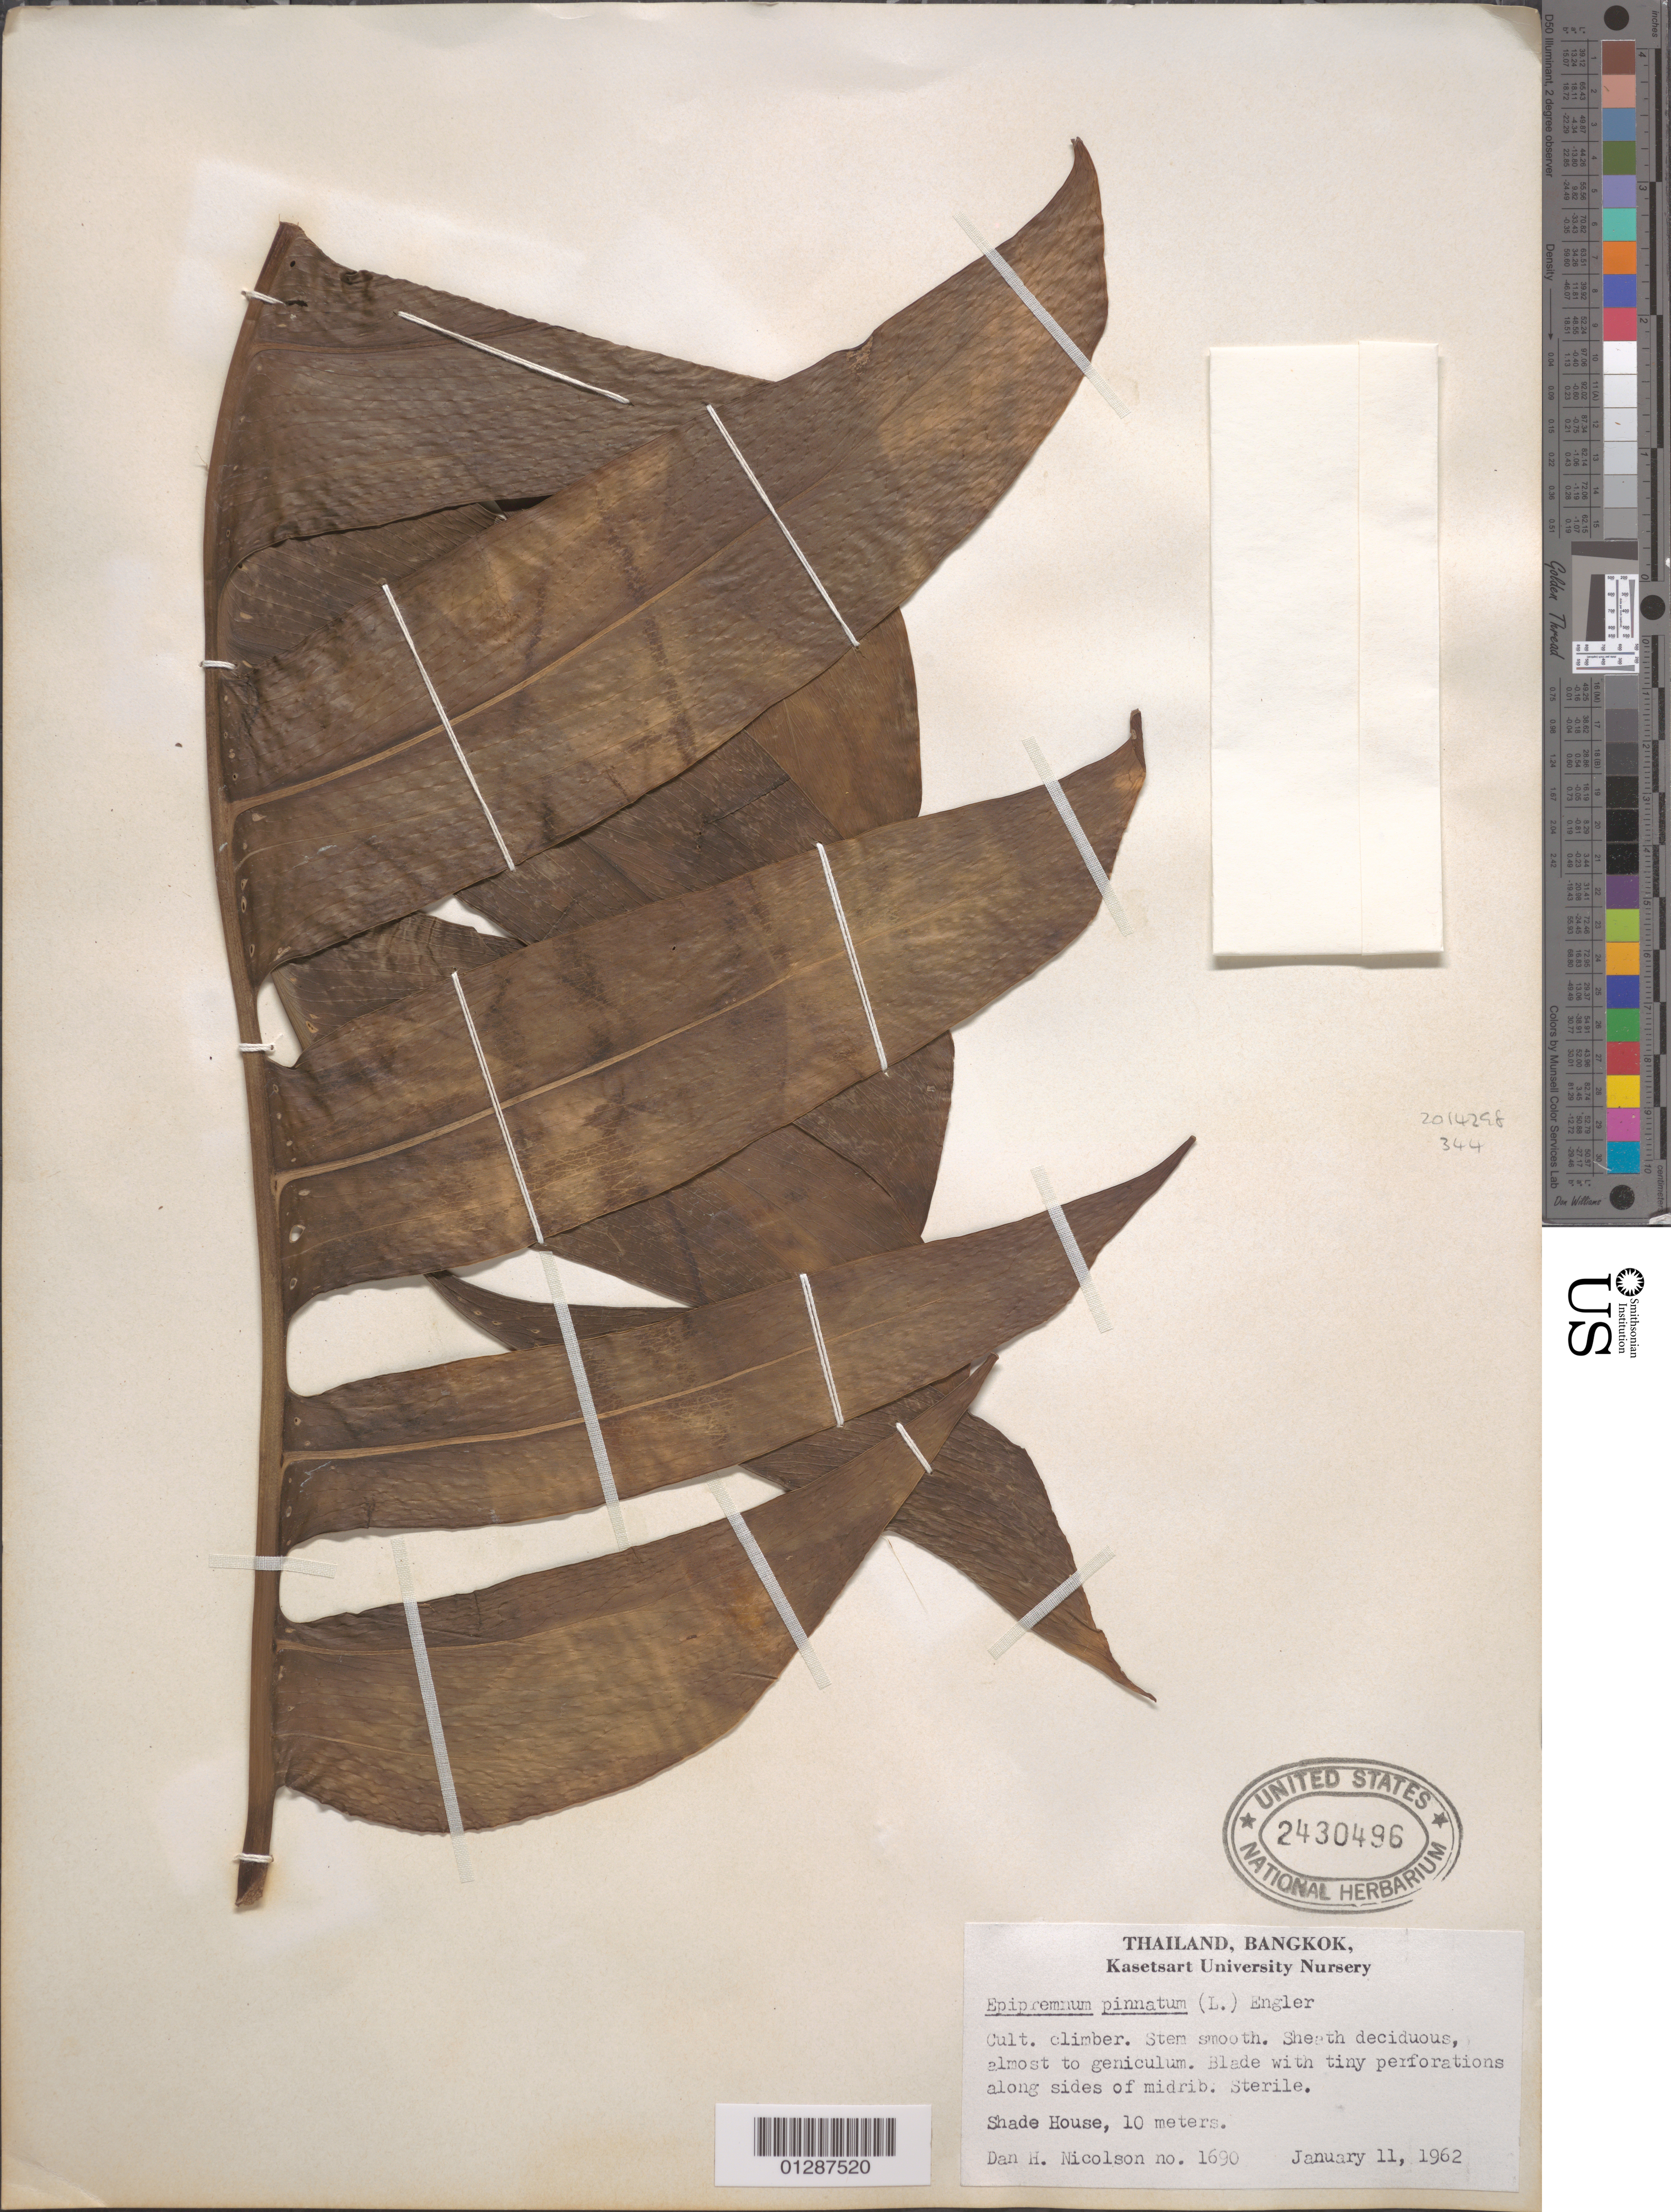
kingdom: Plantae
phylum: Tracheophyta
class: Liliopsida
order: Alismatales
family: Araceae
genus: Epipremnum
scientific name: Epipremnum pinnatum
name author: (L.) Engl.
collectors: D. H. Nicolson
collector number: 1690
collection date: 1962-01-11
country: Thailand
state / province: Bangkok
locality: Kasetsart University Nursery. Shade House.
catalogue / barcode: US 2430496